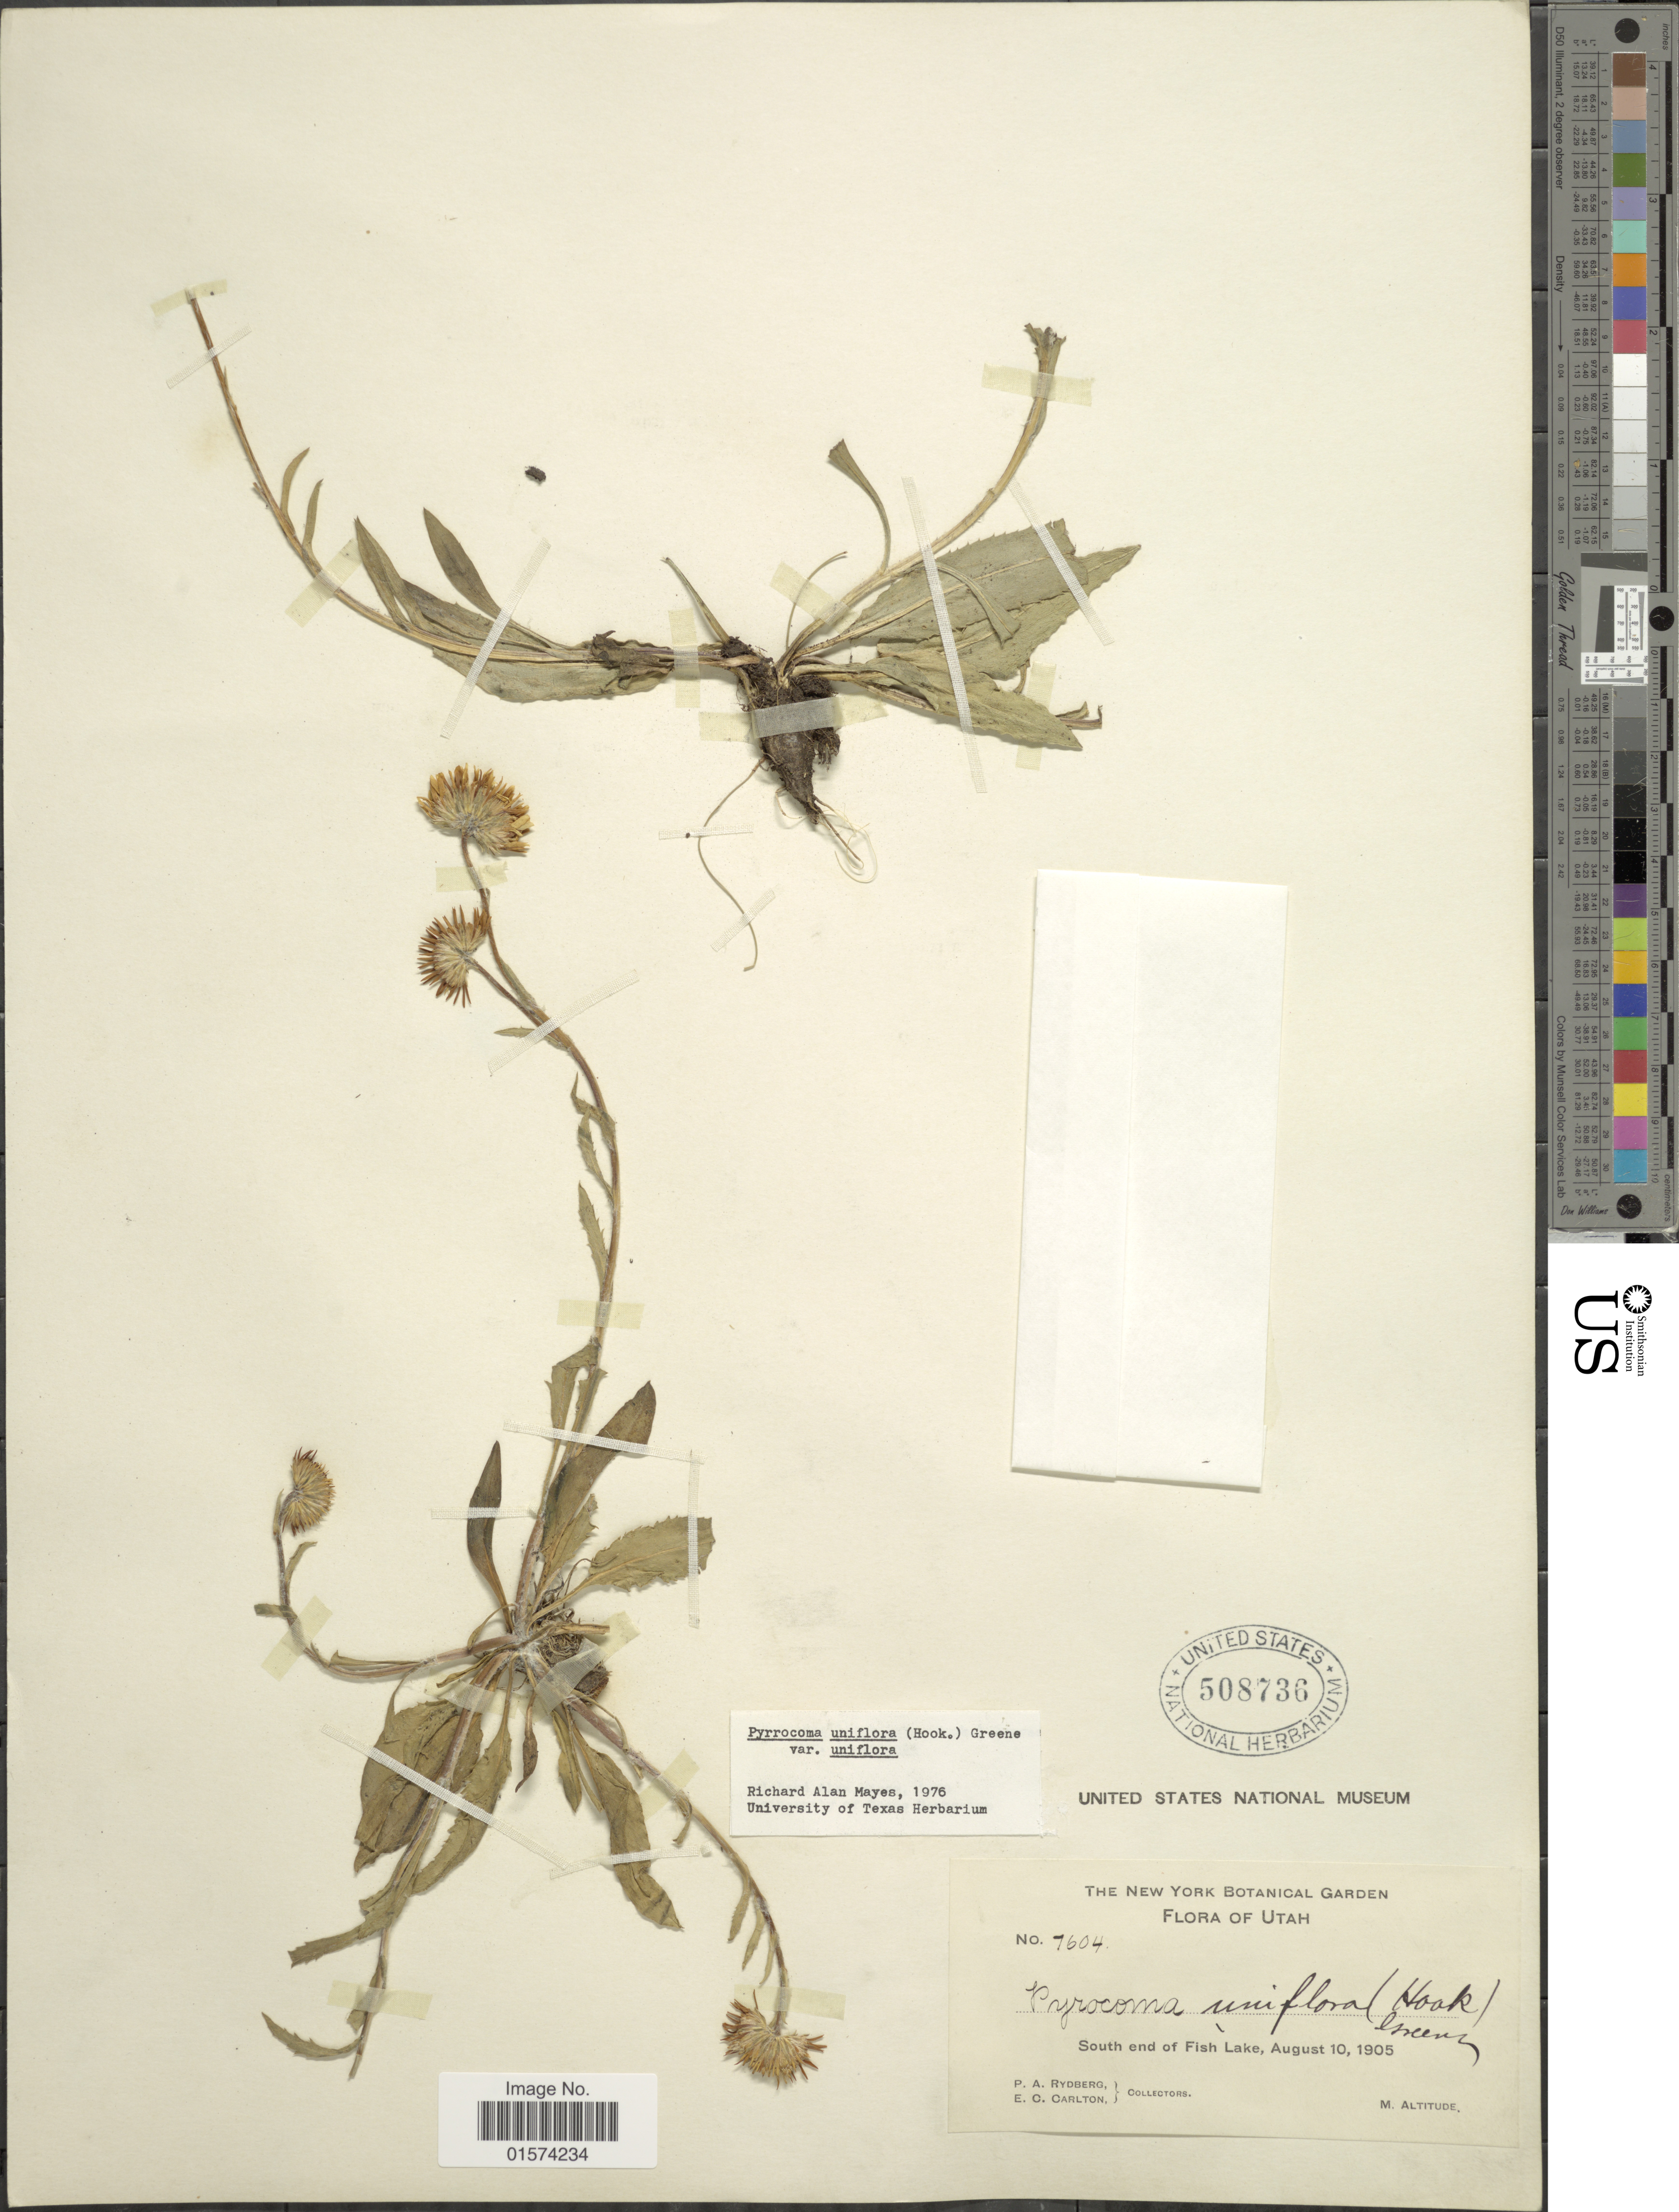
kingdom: Plantae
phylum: Tracheophyta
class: Magnoliopsida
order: Asterales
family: Asteraceae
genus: Pyrrocoma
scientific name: Pyrrocoma uniflora var. uniflora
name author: (Hook.) Greene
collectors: P. A. Rydberg & E. Carlton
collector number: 7604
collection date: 1905-08-10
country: United States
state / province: Utah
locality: South end of Fish Lake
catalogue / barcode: US 508736